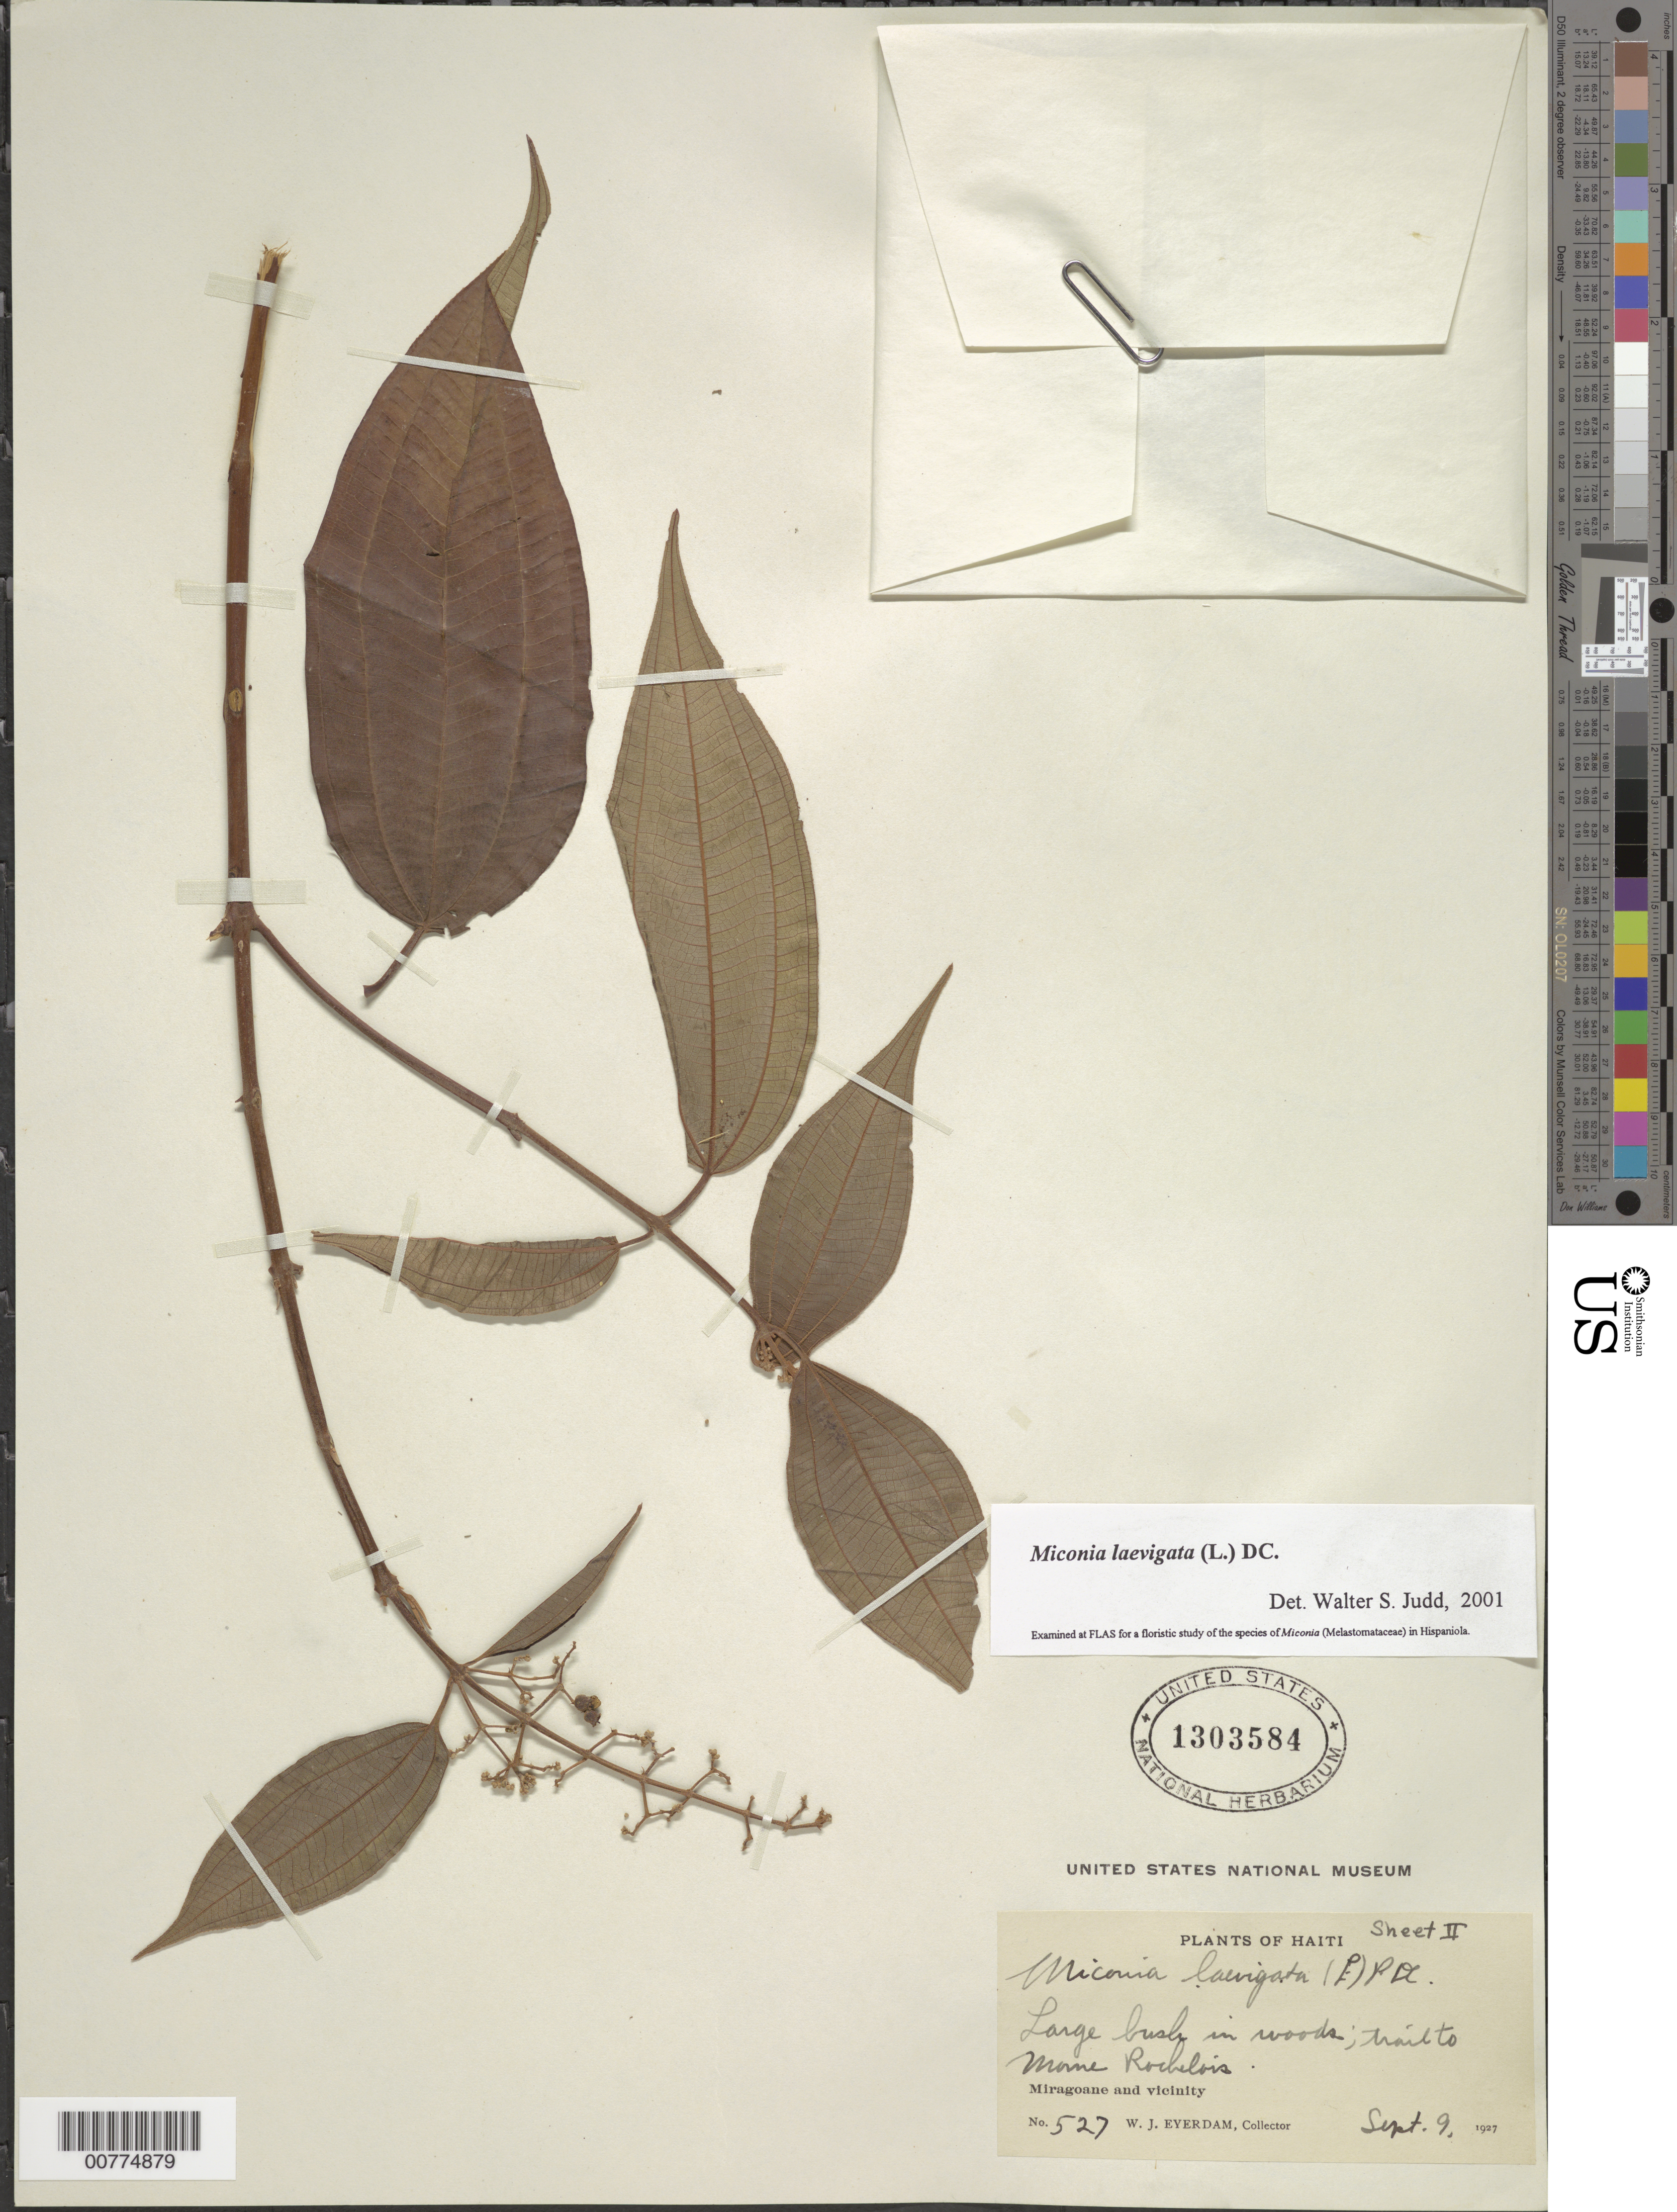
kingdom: Plantae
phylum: Tracheophyta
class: Magnoliopsida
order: Myrtales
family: Melastomataceae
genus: Miconia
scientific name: Miconia laevigata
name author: (L.) D. Don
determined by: Judd, Walter S.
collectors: W. J. Eyerdam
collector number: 527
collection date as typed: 09 Sep 1927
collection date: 1927-09-09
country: Haiti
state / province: Grand'Anse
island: Hispaniola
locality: Miragoane and vicinity, trail to Morne Rochelois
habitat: In woods.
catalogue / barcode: US 1303584